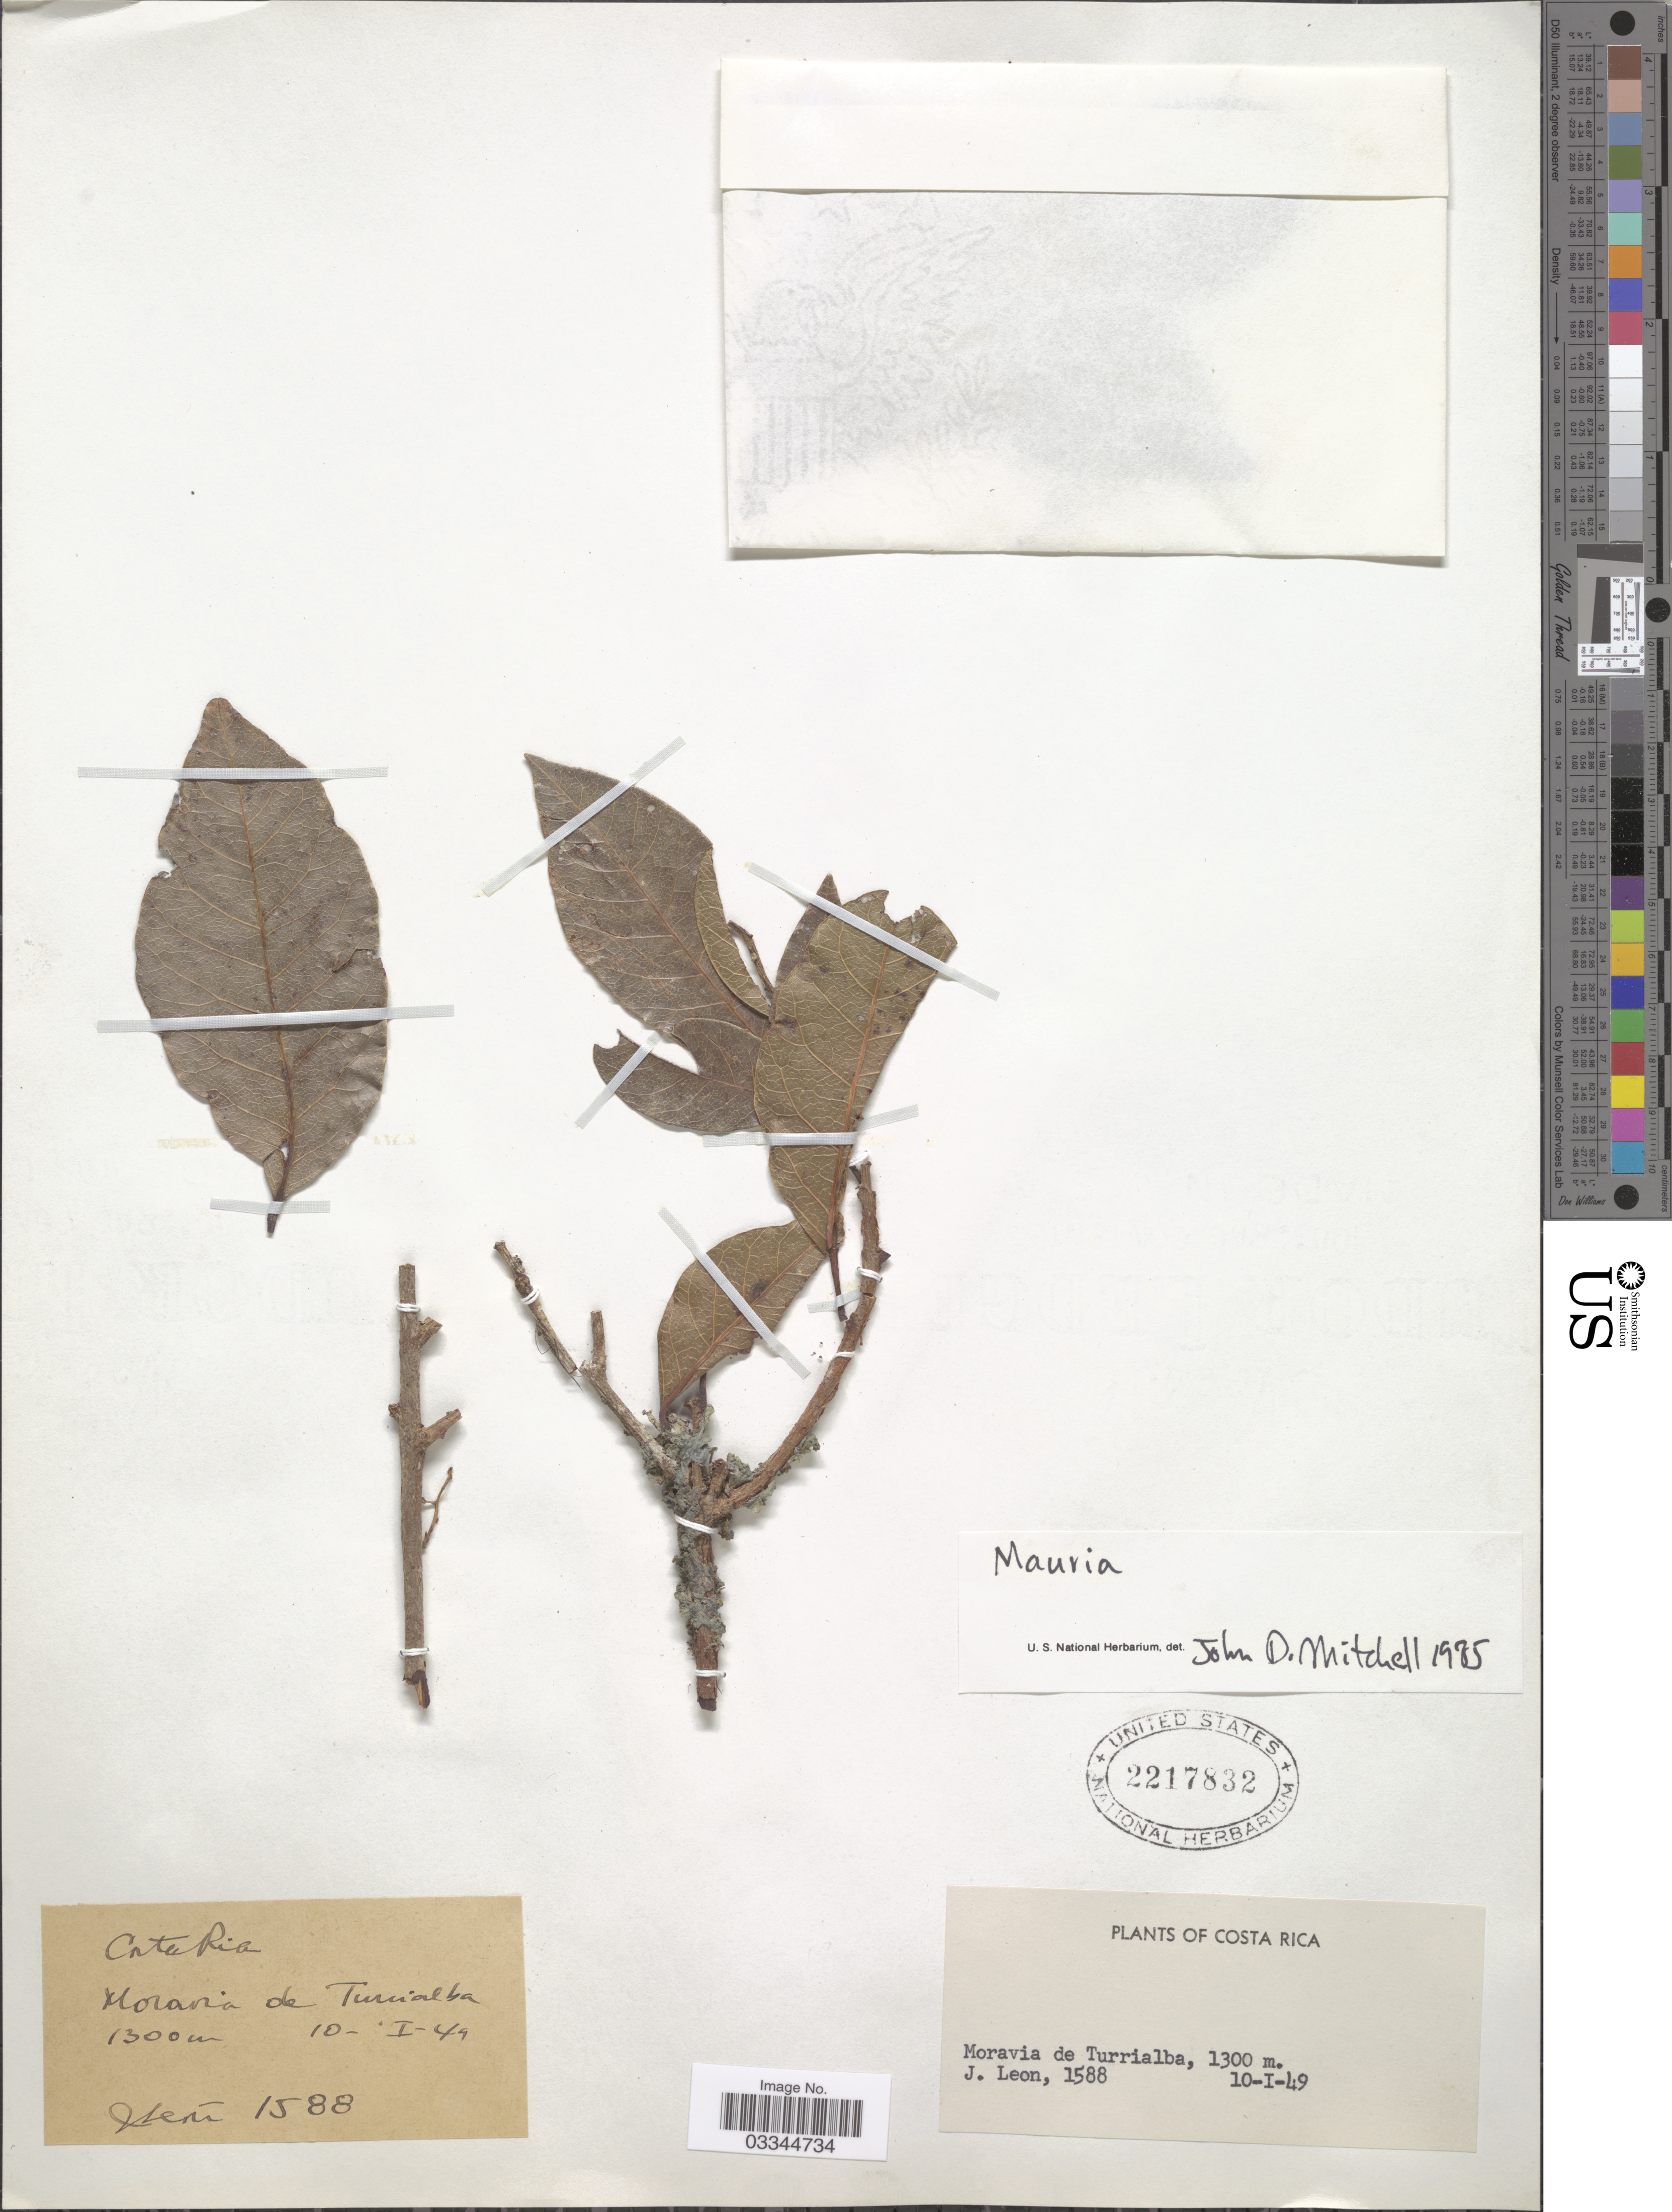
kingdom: Plantae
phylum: Tracheophyta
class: Magnoliopsida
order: Sapindales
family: Anacardiaceae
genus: Mauria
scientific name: Mauria sp.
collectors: J. León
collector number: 1588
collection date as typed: Transcribed d/m/y: 10/1/49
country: Costa Rica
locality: Moravia de Turrialba.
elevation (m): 1300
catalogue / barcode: US 2217832